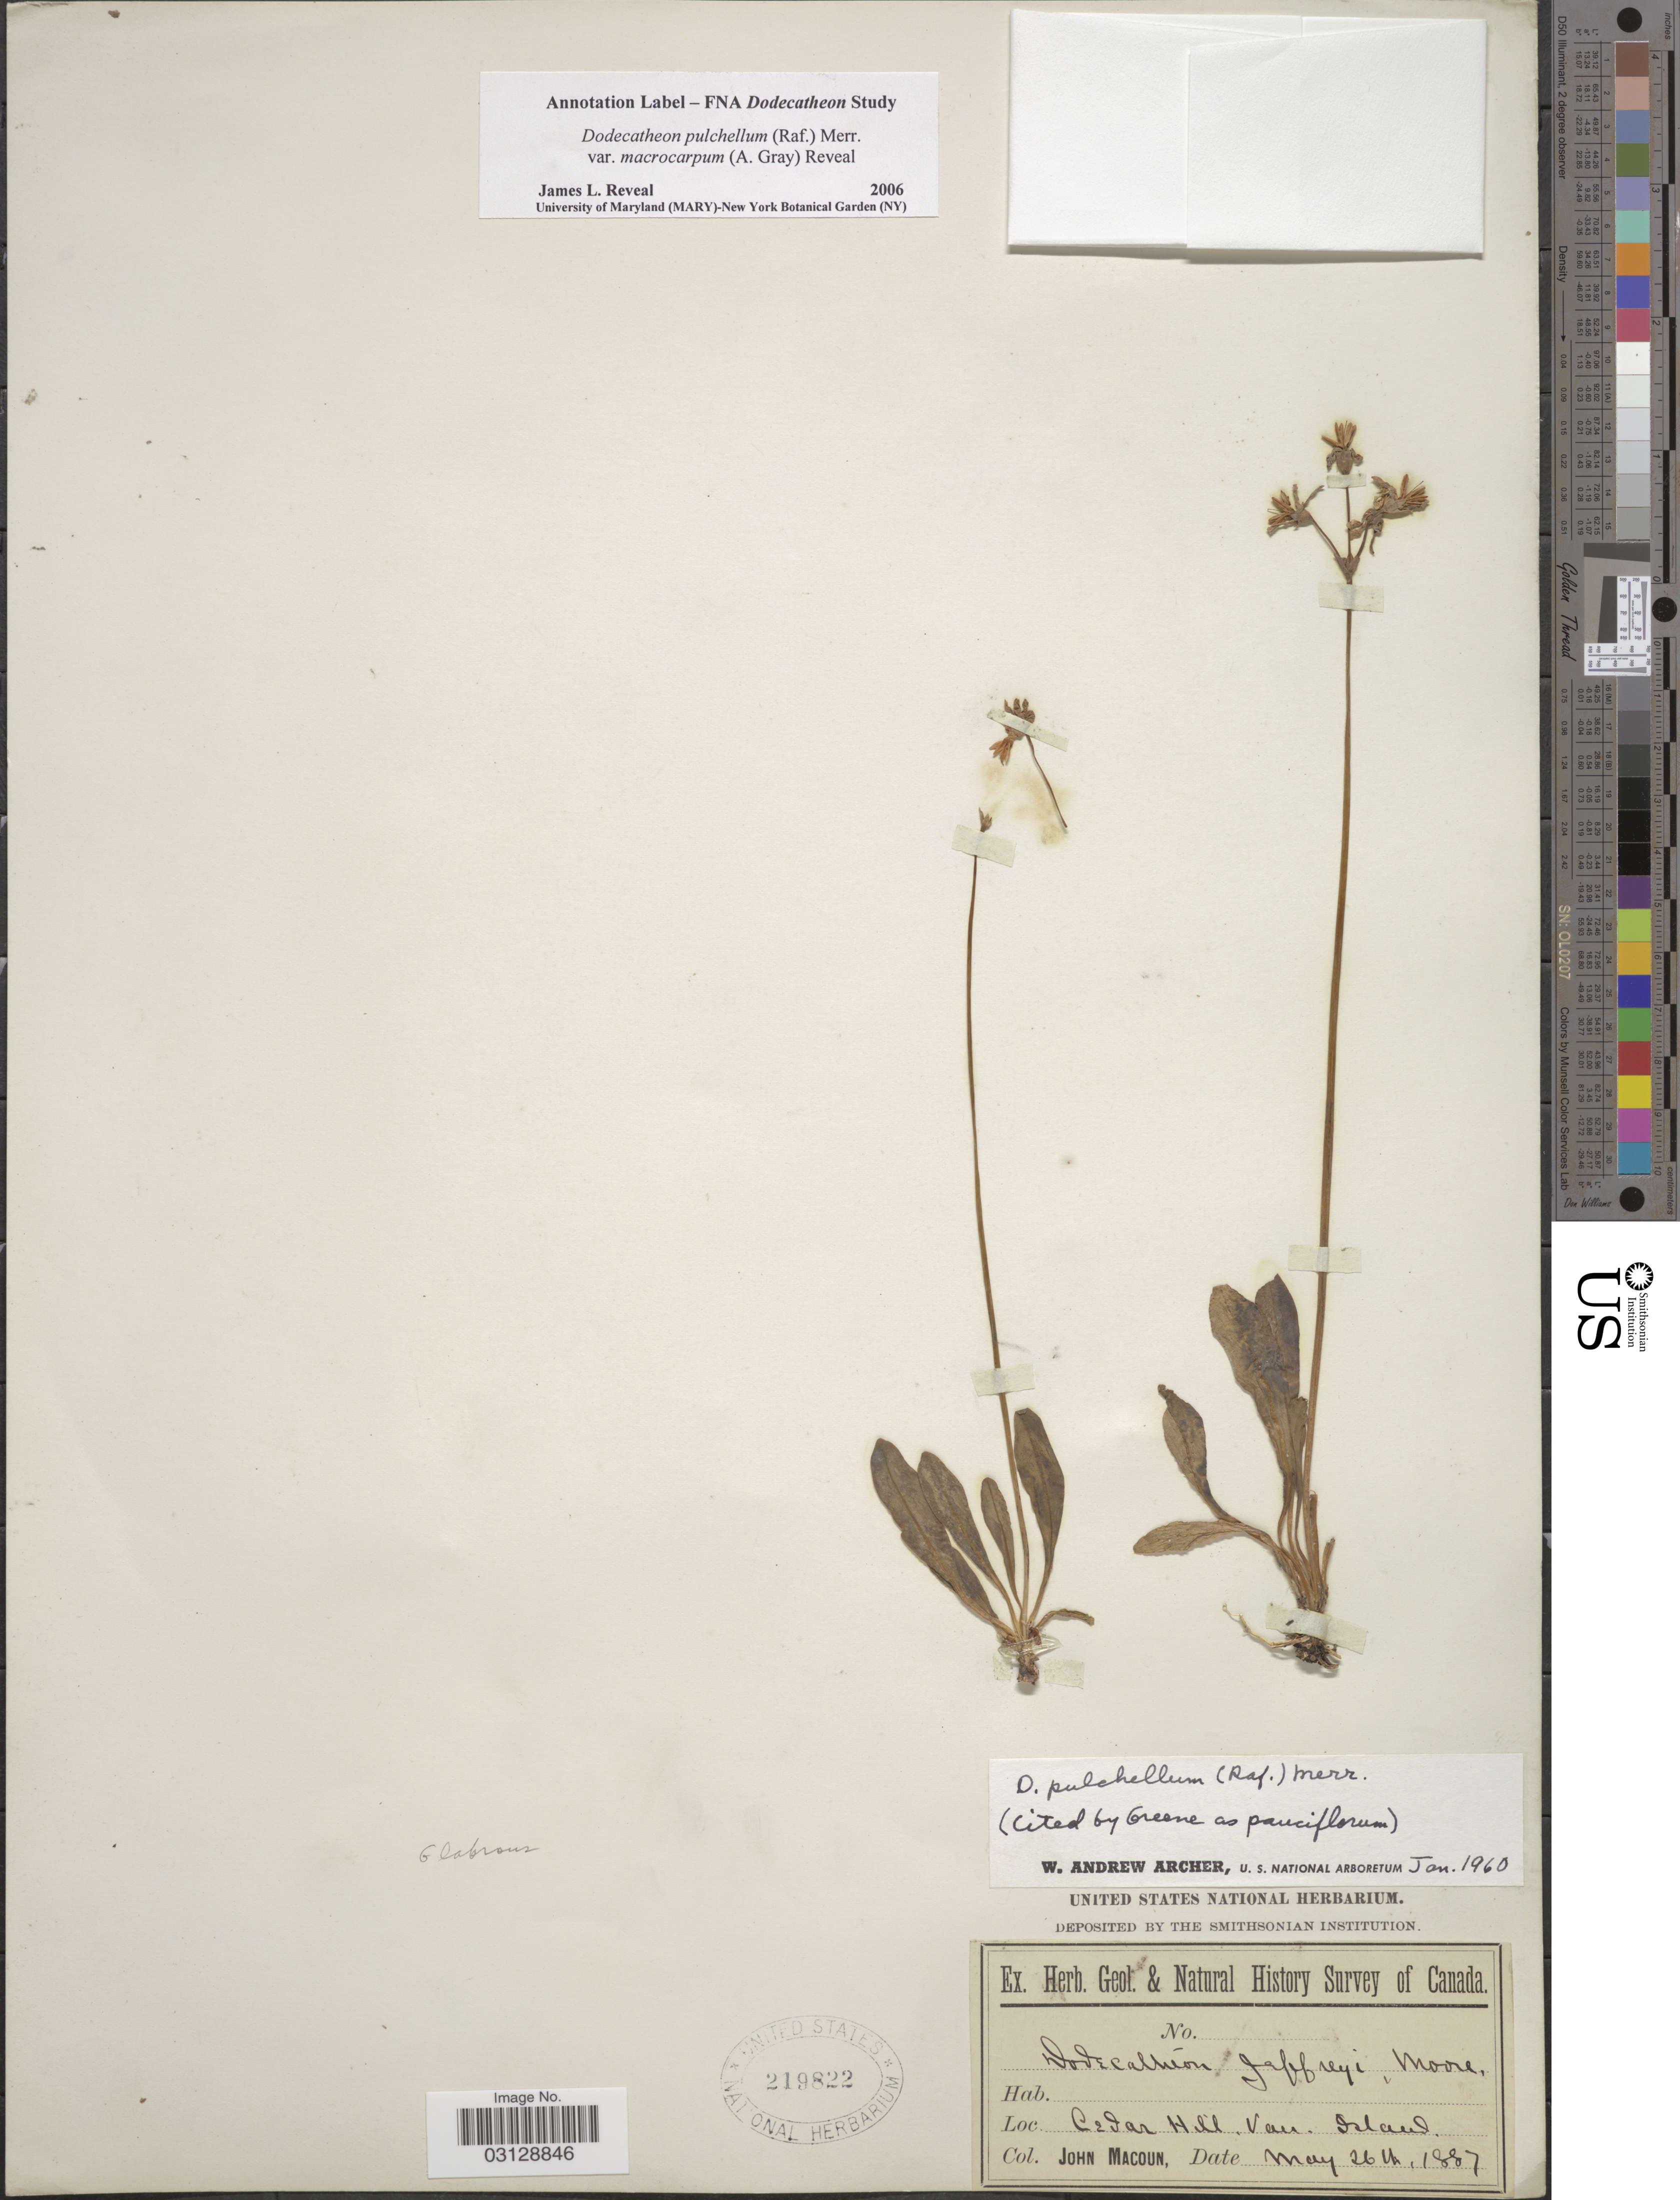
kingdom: Plantae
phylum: Tracheophyta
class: Magnoliopsida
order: Ericales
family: Primulaceae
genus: Dodecatheon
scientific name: Dodecatheon pulchellum var. macrocarpum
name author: (A. Gray) Reveal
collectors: J. Macoun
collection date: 1887-05-26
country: Canada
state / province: British Columbia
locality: Cedar Hill. Van. Island.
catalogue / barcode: US 219822